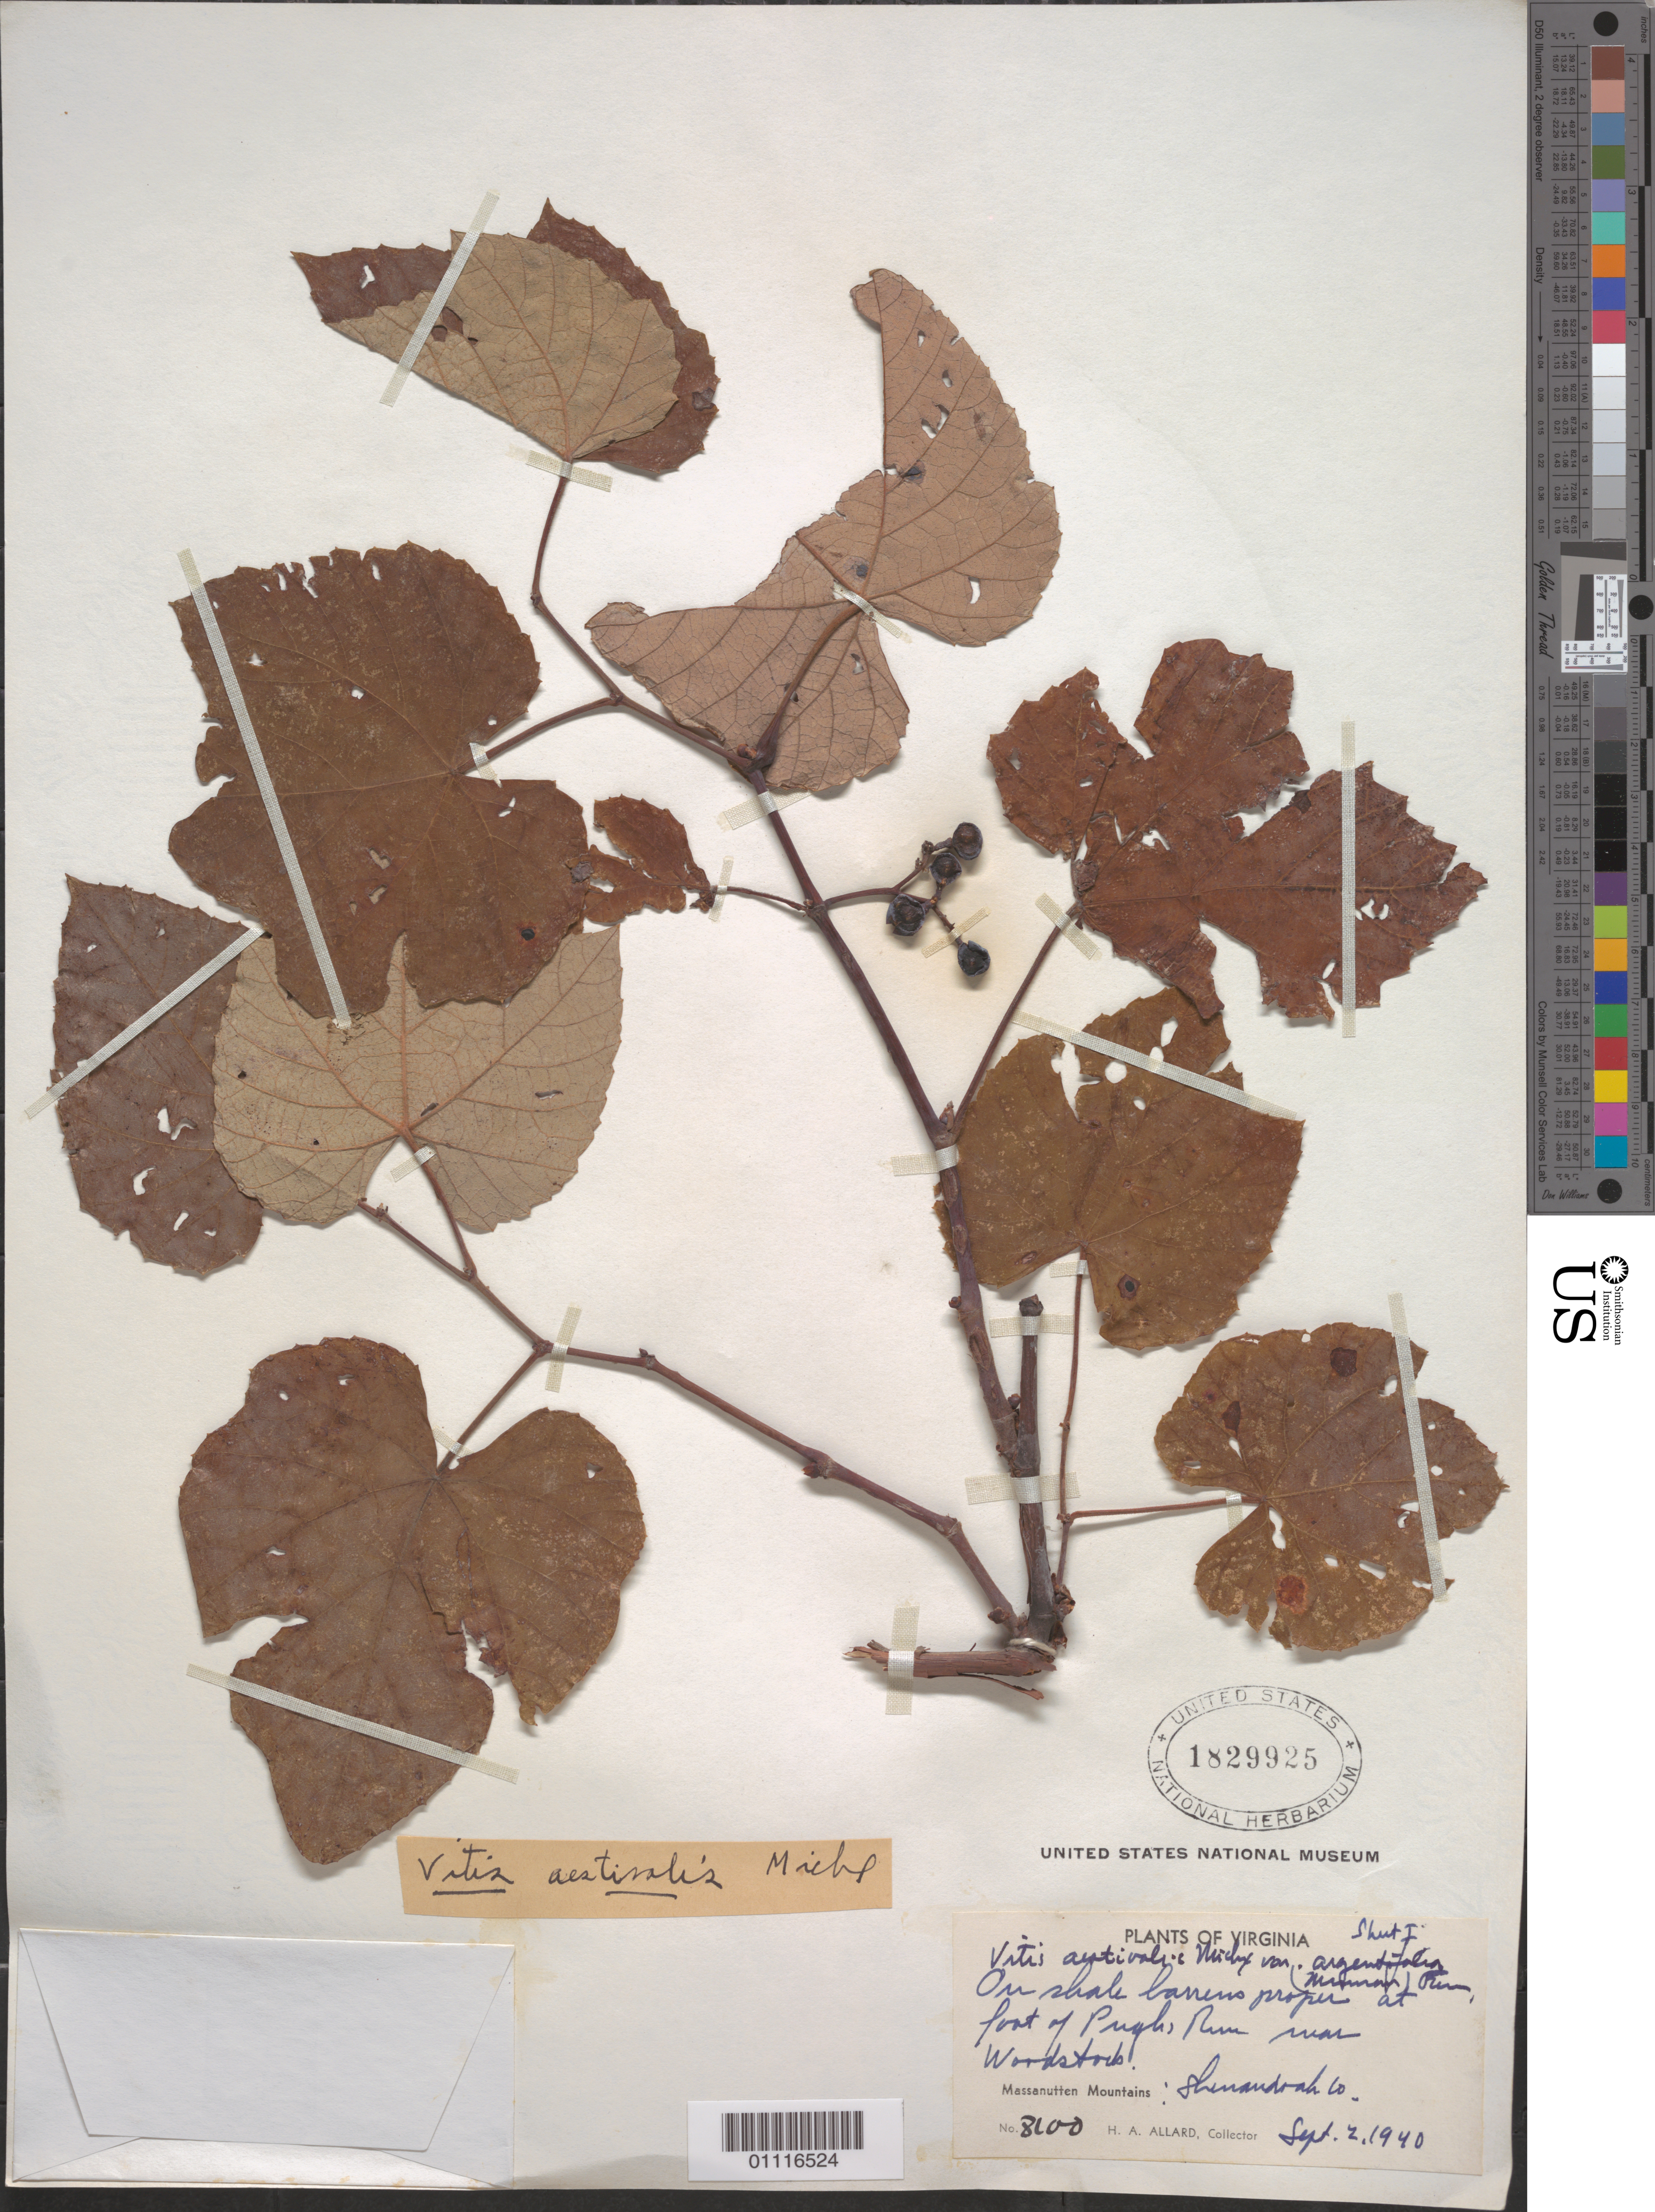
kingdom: Plantae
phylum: Tracheophyta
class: Magnoliopsida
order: Vitales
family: Vitaceae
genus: Vitis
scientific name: Vitis aestivalis var. argentifolia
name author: Michx.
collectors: H. A. Allard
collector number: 8100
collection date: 1940-09-02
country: United States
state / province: Virginia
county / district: Shenandoah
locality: Massanutten Mountains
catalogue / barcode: US 1829925